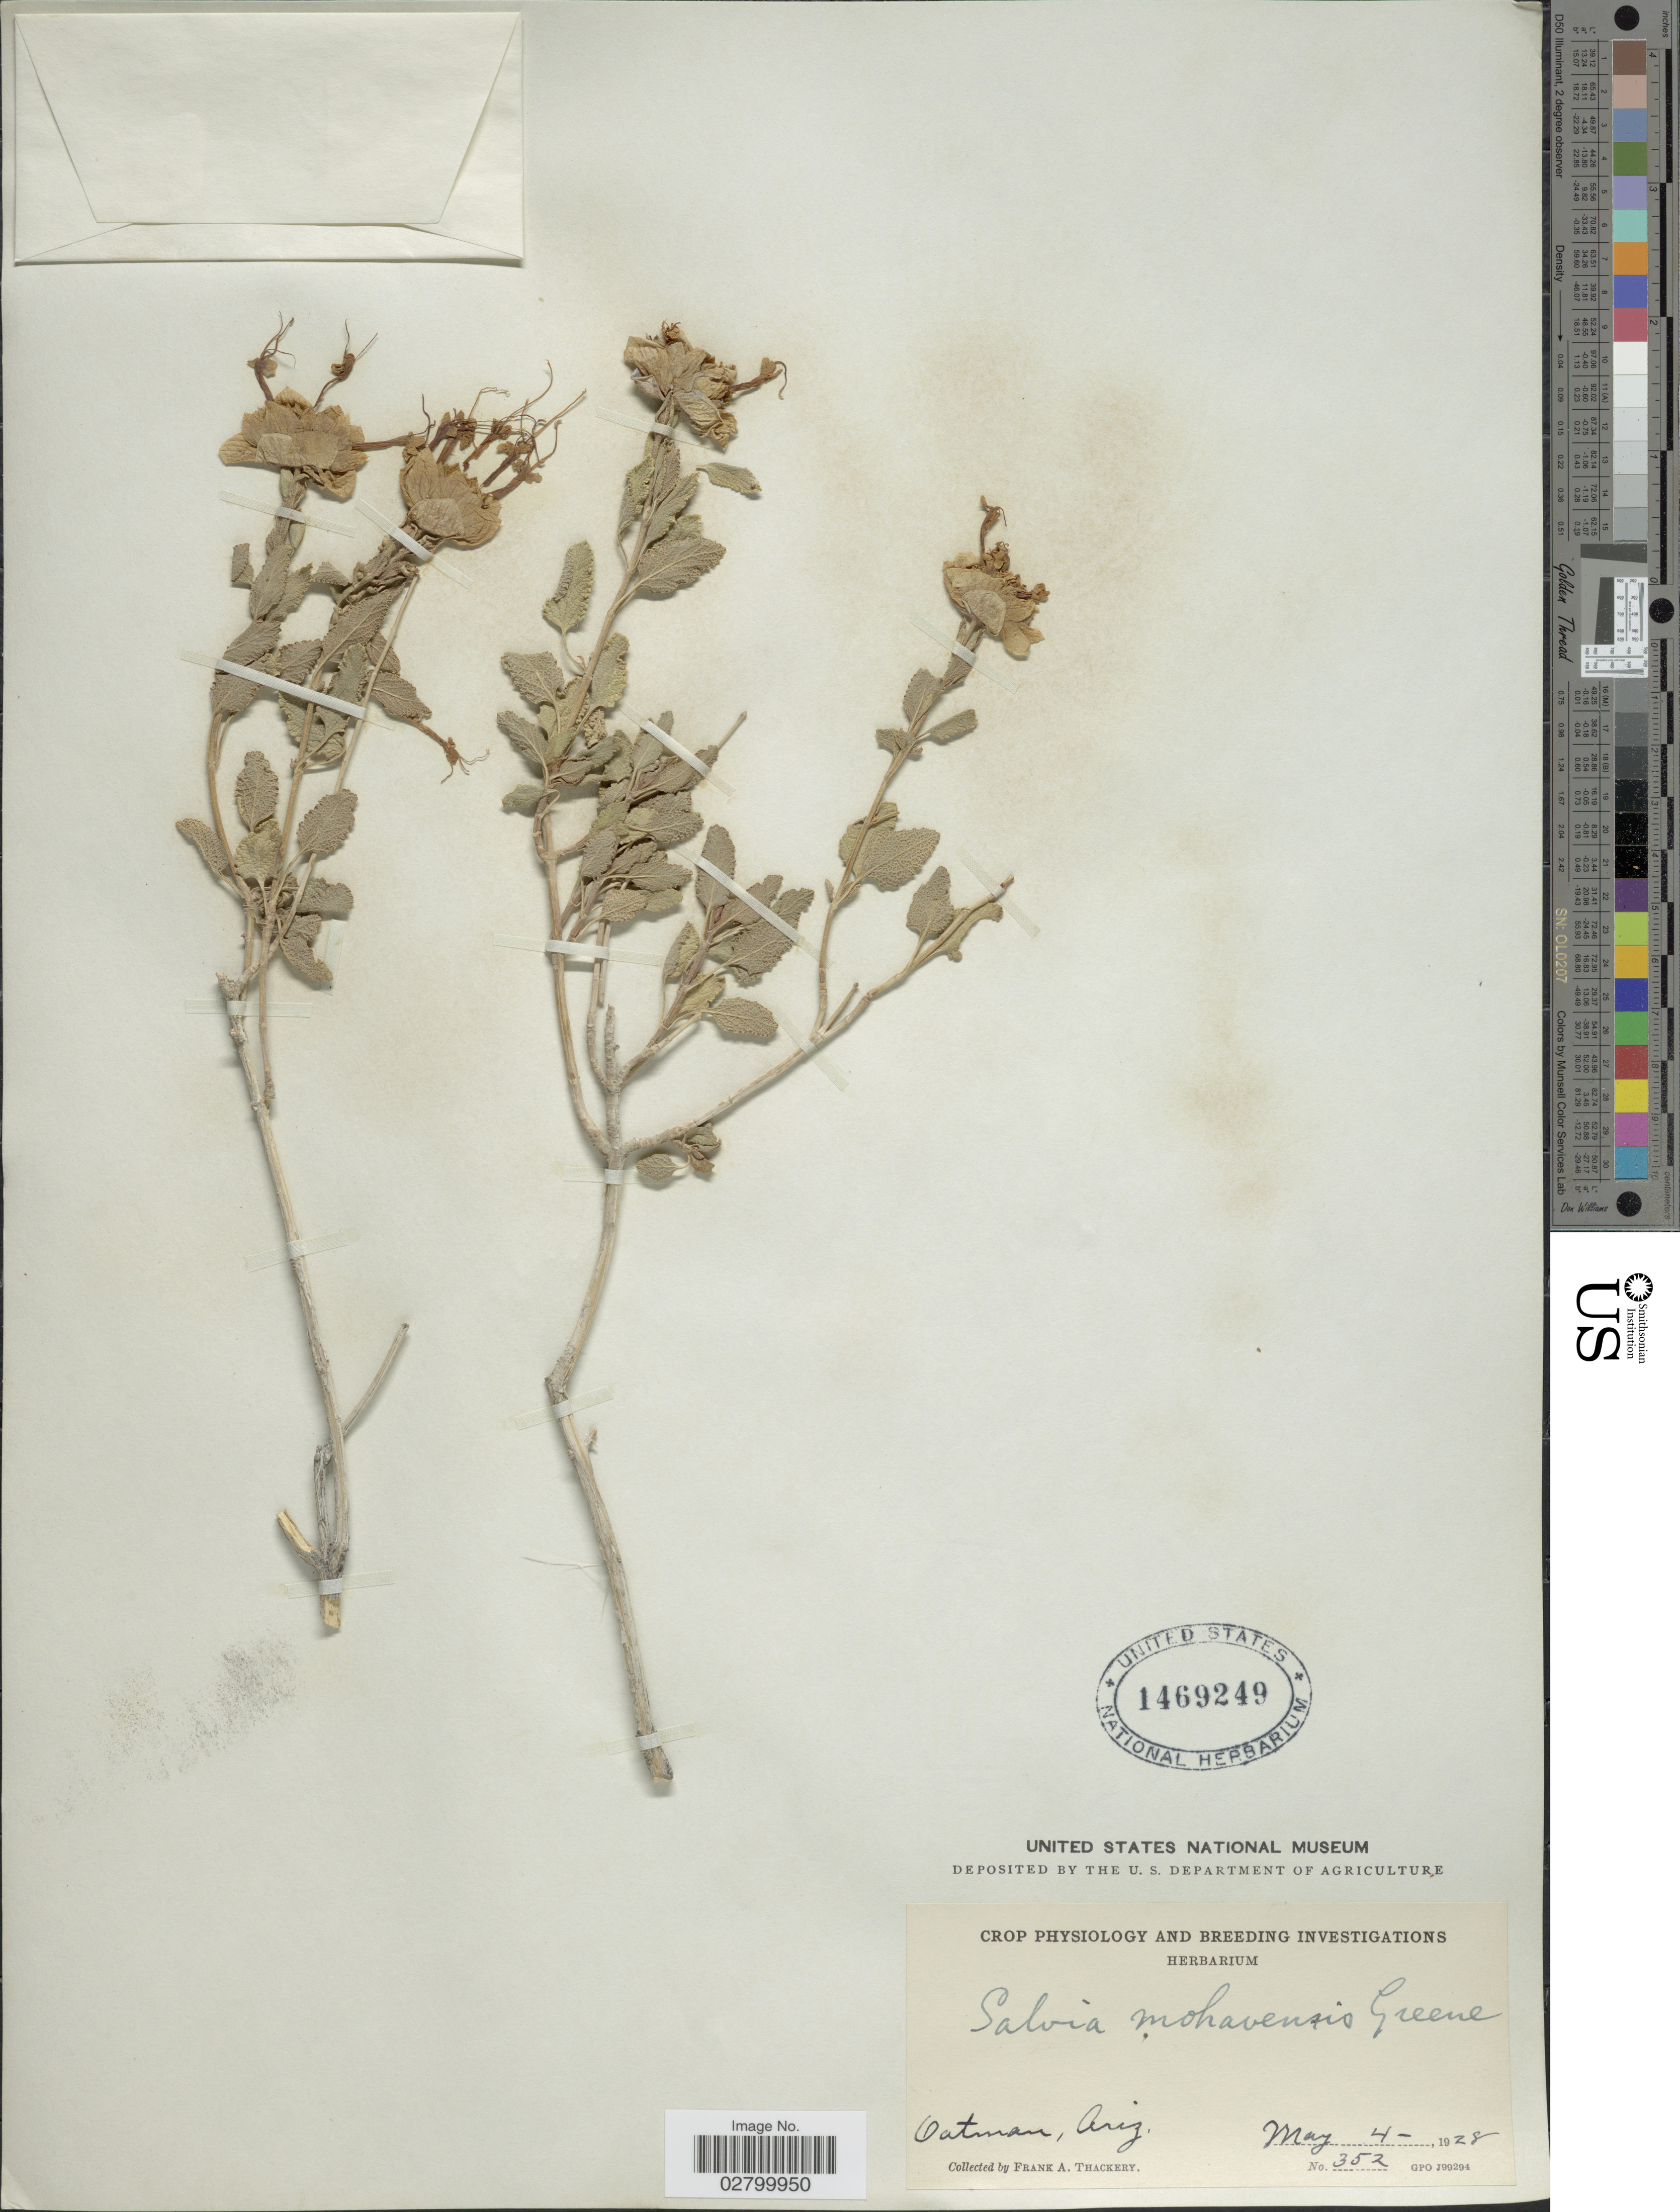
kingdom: Plantae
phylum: Tracheophyta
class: Magnoliopsida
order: Lamiales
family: Lamiaceae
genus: Salvia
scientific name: Salvia mohavensis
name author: Greene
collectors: F. Thackery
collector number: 352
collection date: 1928-05-04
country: United States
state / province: Arizona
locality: Oatman, Ariz.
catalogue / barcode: US 1469249